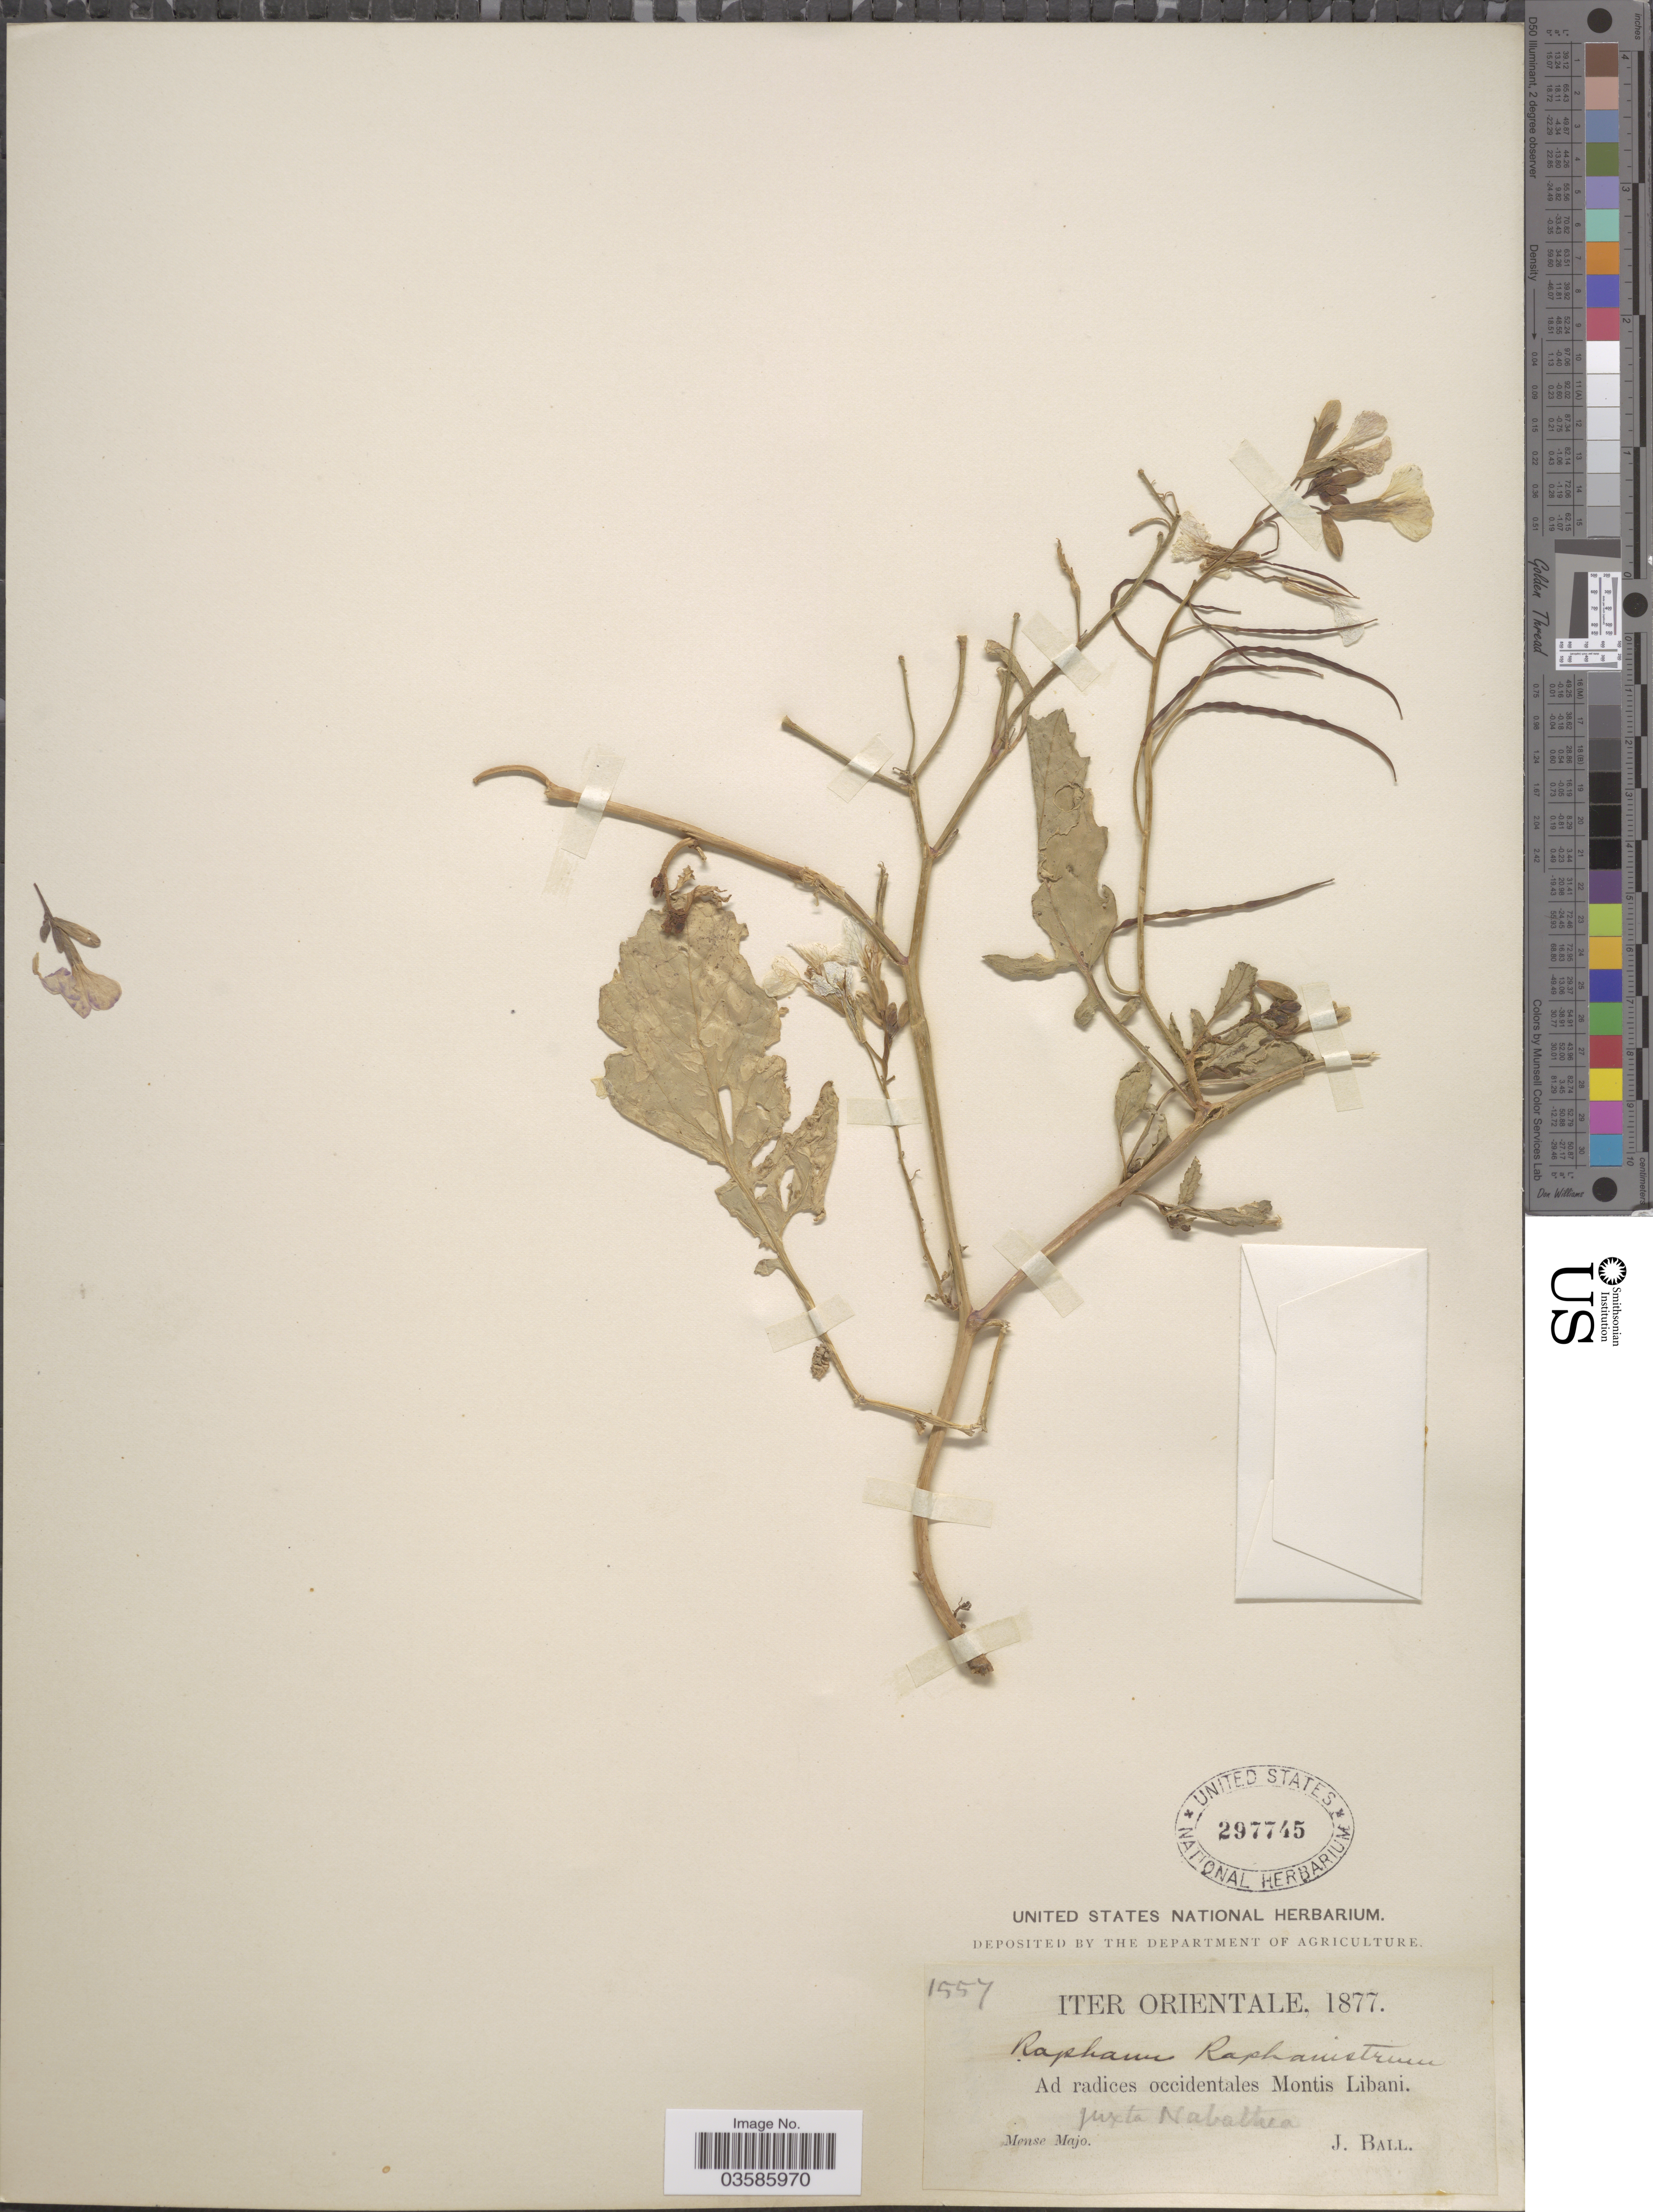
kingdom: Plantae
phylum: Tracheophyta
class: Magnoliopsida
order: Brassicales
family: Brassicaceae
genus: Raphanus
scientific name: Raphanus raphanistrum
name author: L.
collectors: J. Ball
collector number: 1557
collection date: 1877-05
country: Lebanon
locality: Iter Orientale. Ad radices occidentales Montis Libani. Juxta Nabathea.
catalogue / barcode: US 297745